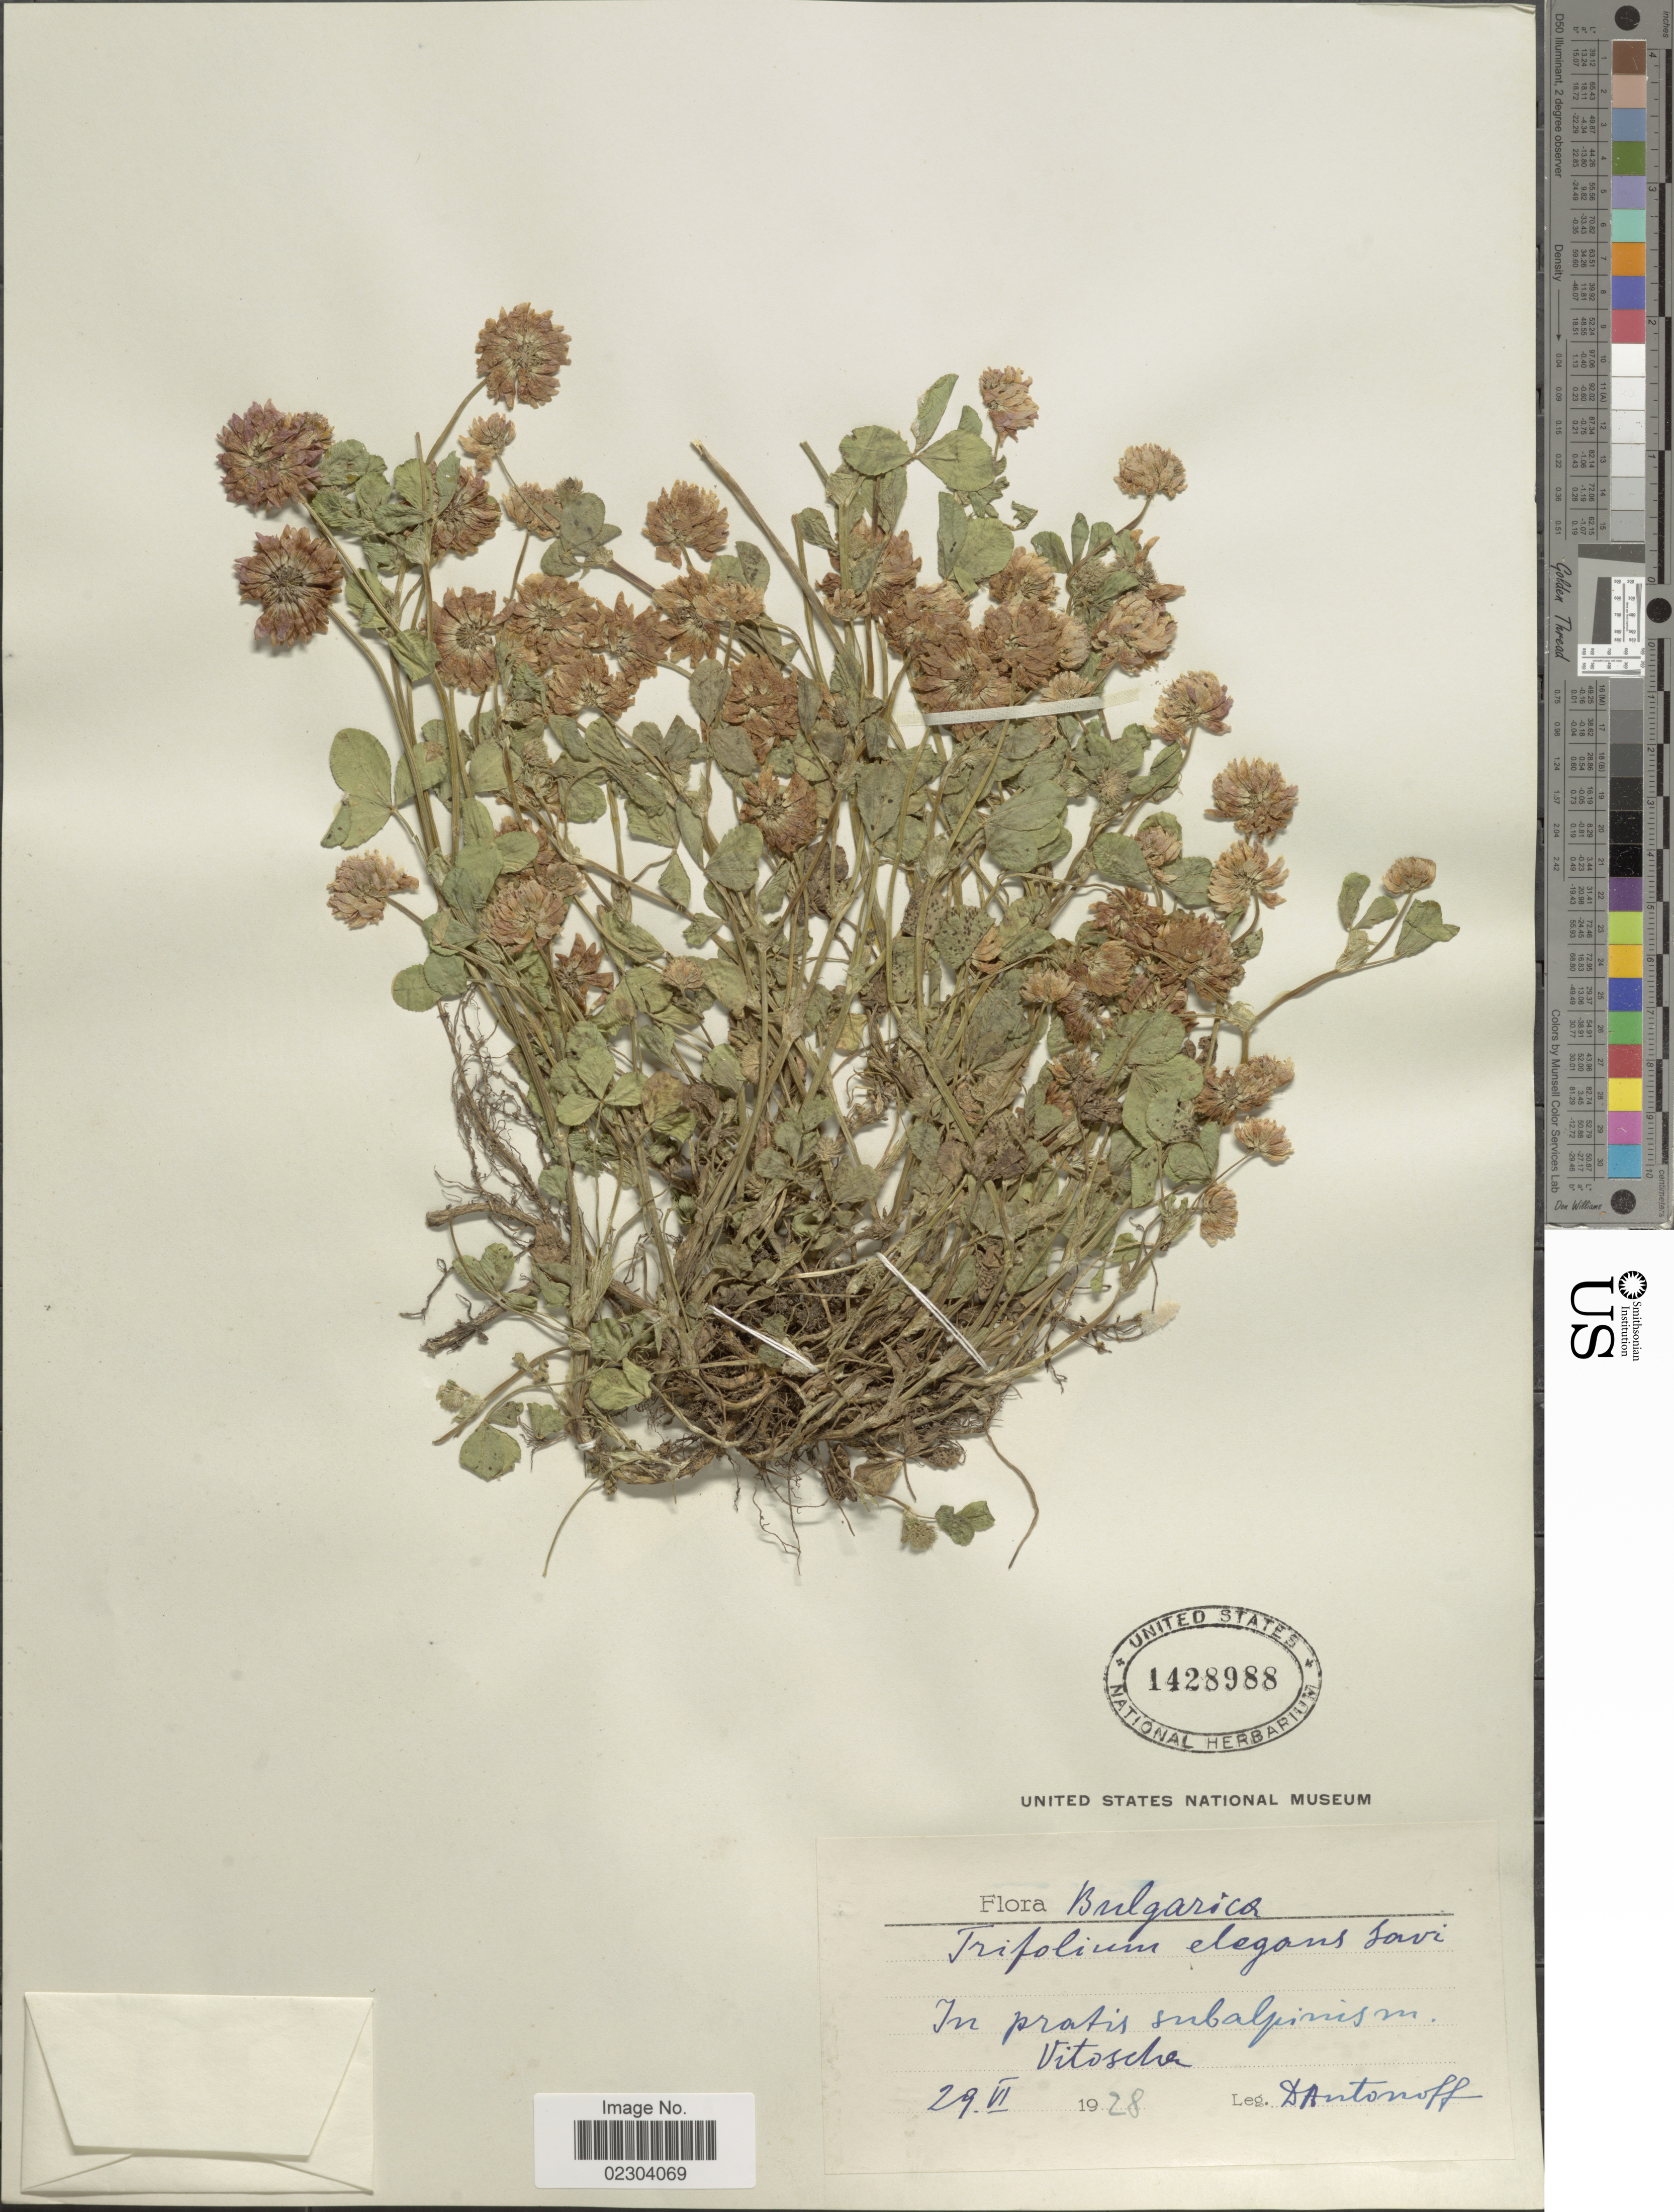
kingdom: Plantae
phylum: Tracheophyta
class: Magnoliopsida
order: Fabales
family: Fabaceae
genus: Trifolium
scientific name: Trifolium elegans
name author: Savi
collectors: D. Antonoff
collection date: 1928-06-29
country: Bulgaria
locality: Bulgarica, in pratis subalpirism Vitoselier [interpreted]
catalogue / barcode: US 1428988